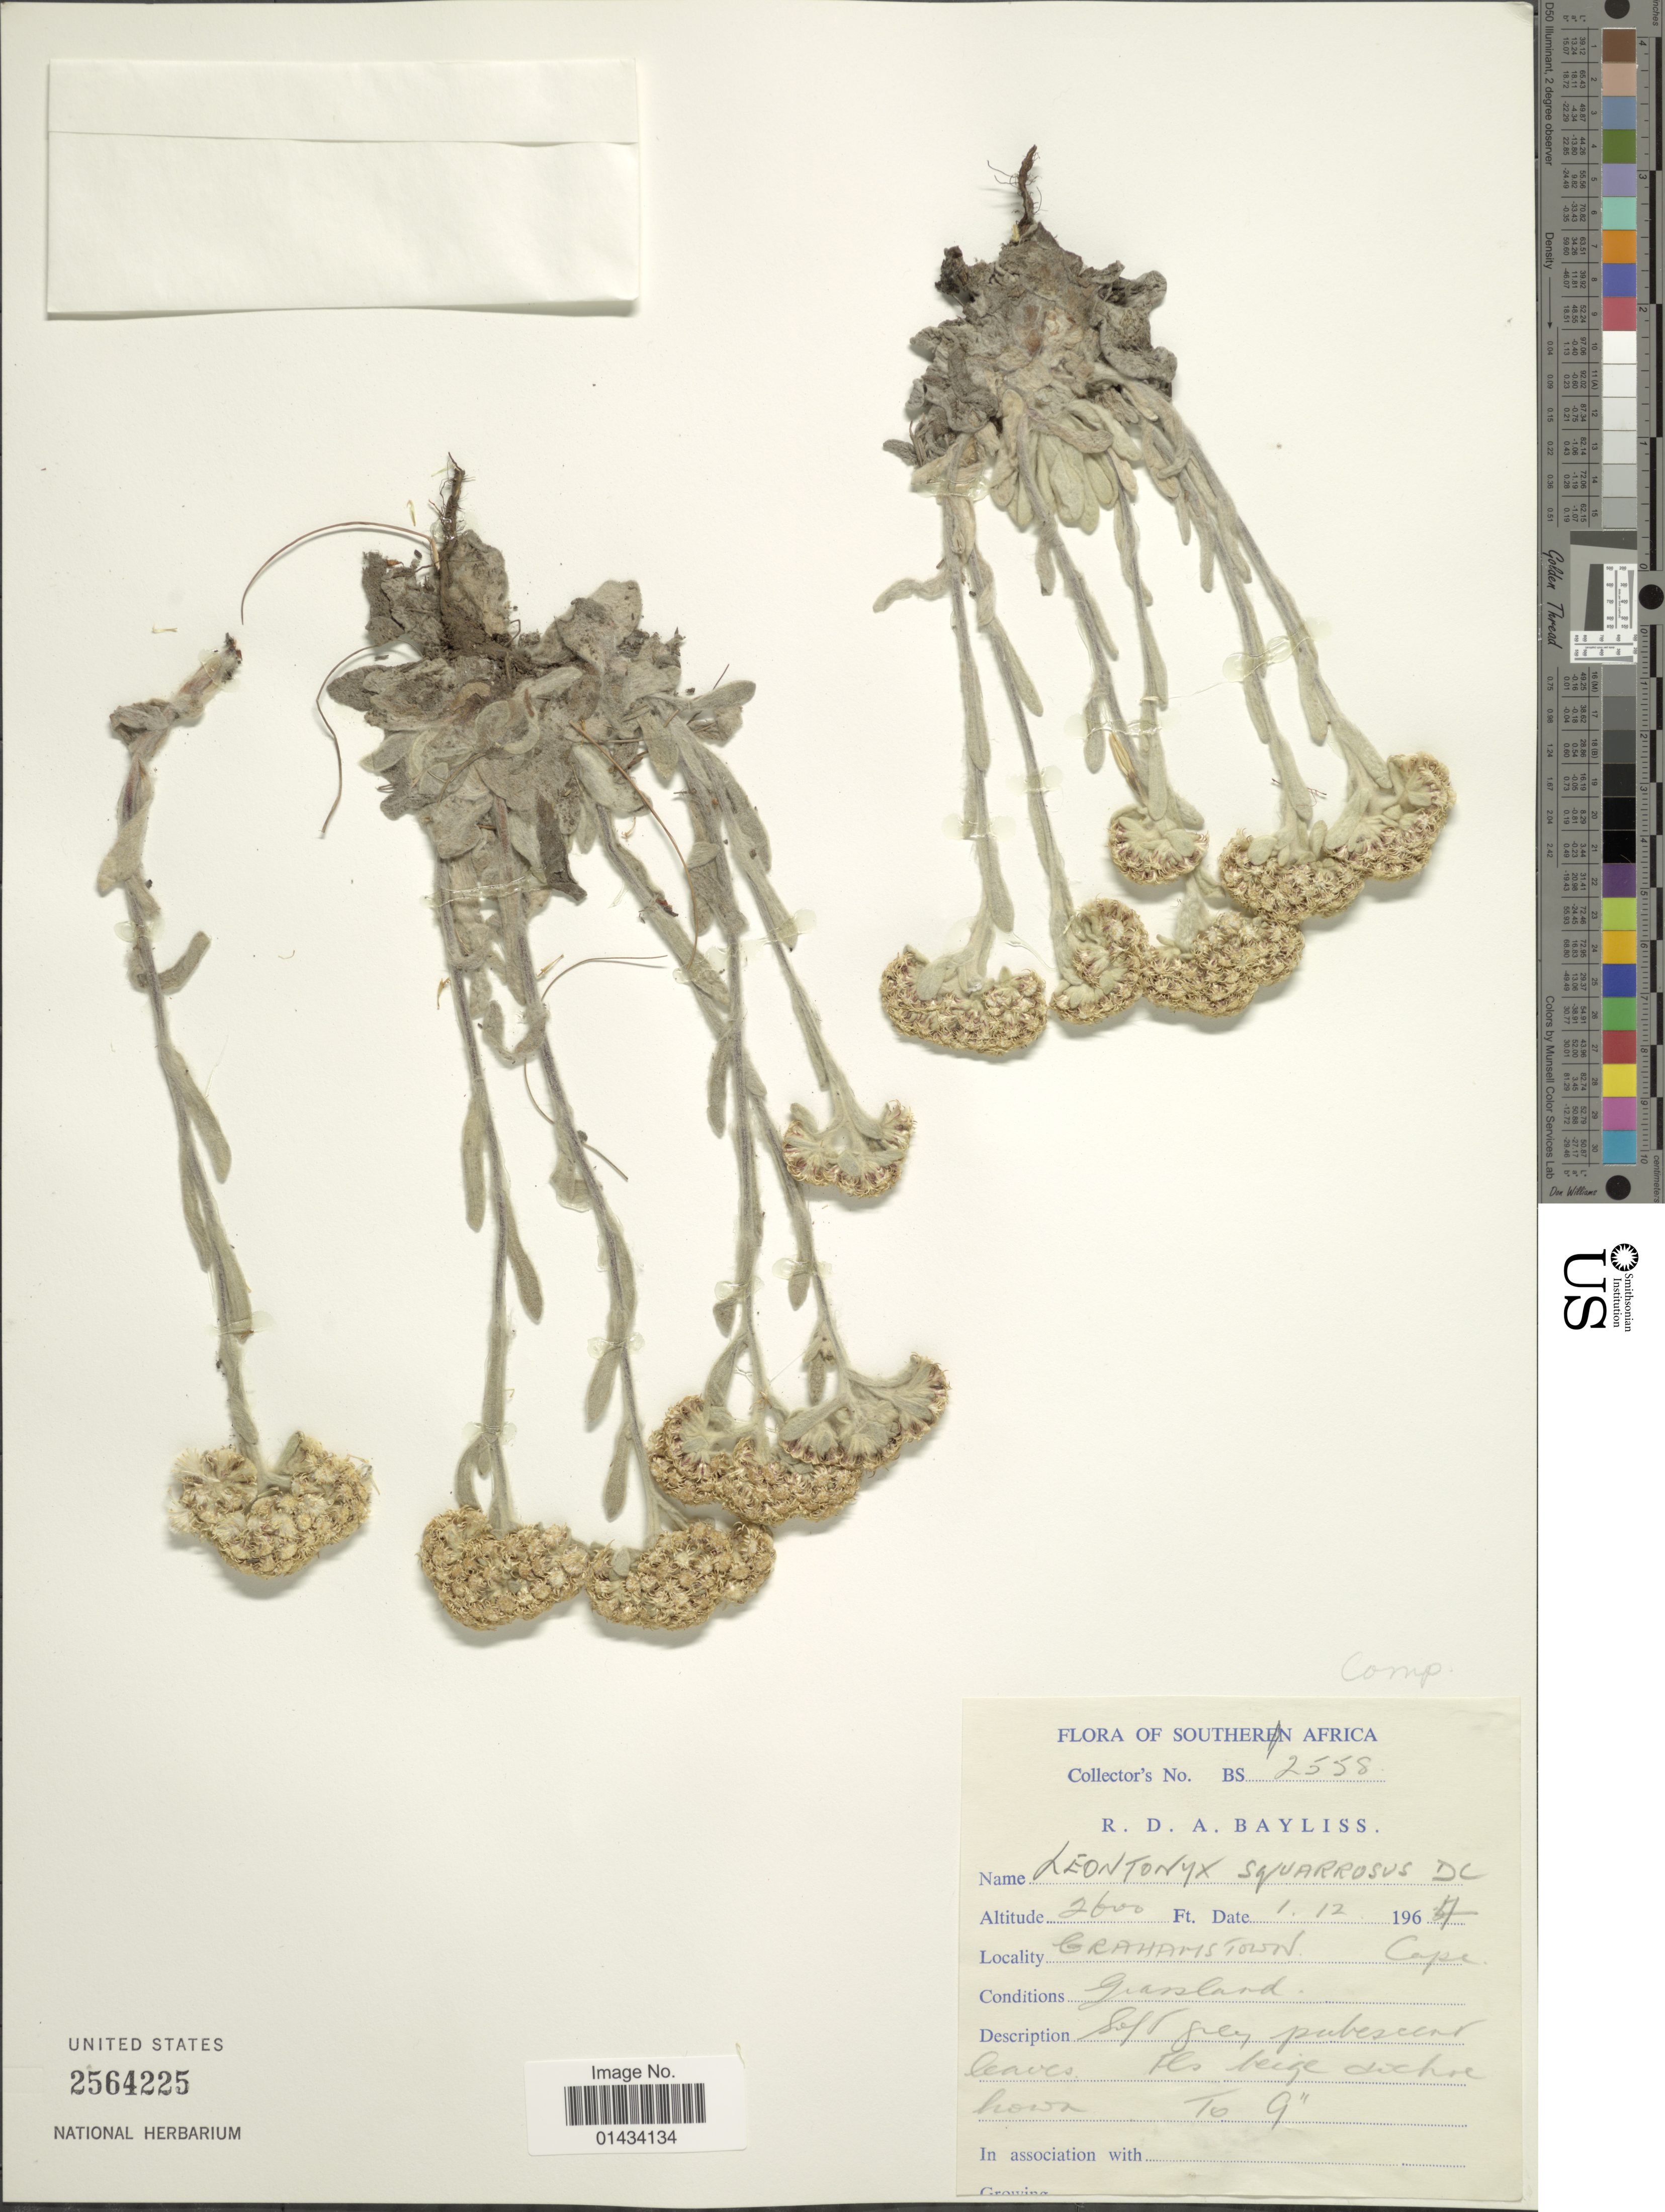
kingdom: Plantae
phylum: Tracheophyta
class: Magnoliopsida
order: Asterales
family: Asteraceae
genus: Leontonyx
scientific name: Leontonyx squarrosus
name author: DC. ex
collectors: R. Bayliss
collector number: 2558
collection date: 1964-12-01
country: South Africa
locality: Southern Africa, Grahamstown Cape, Grassland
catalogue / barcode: US 2564225